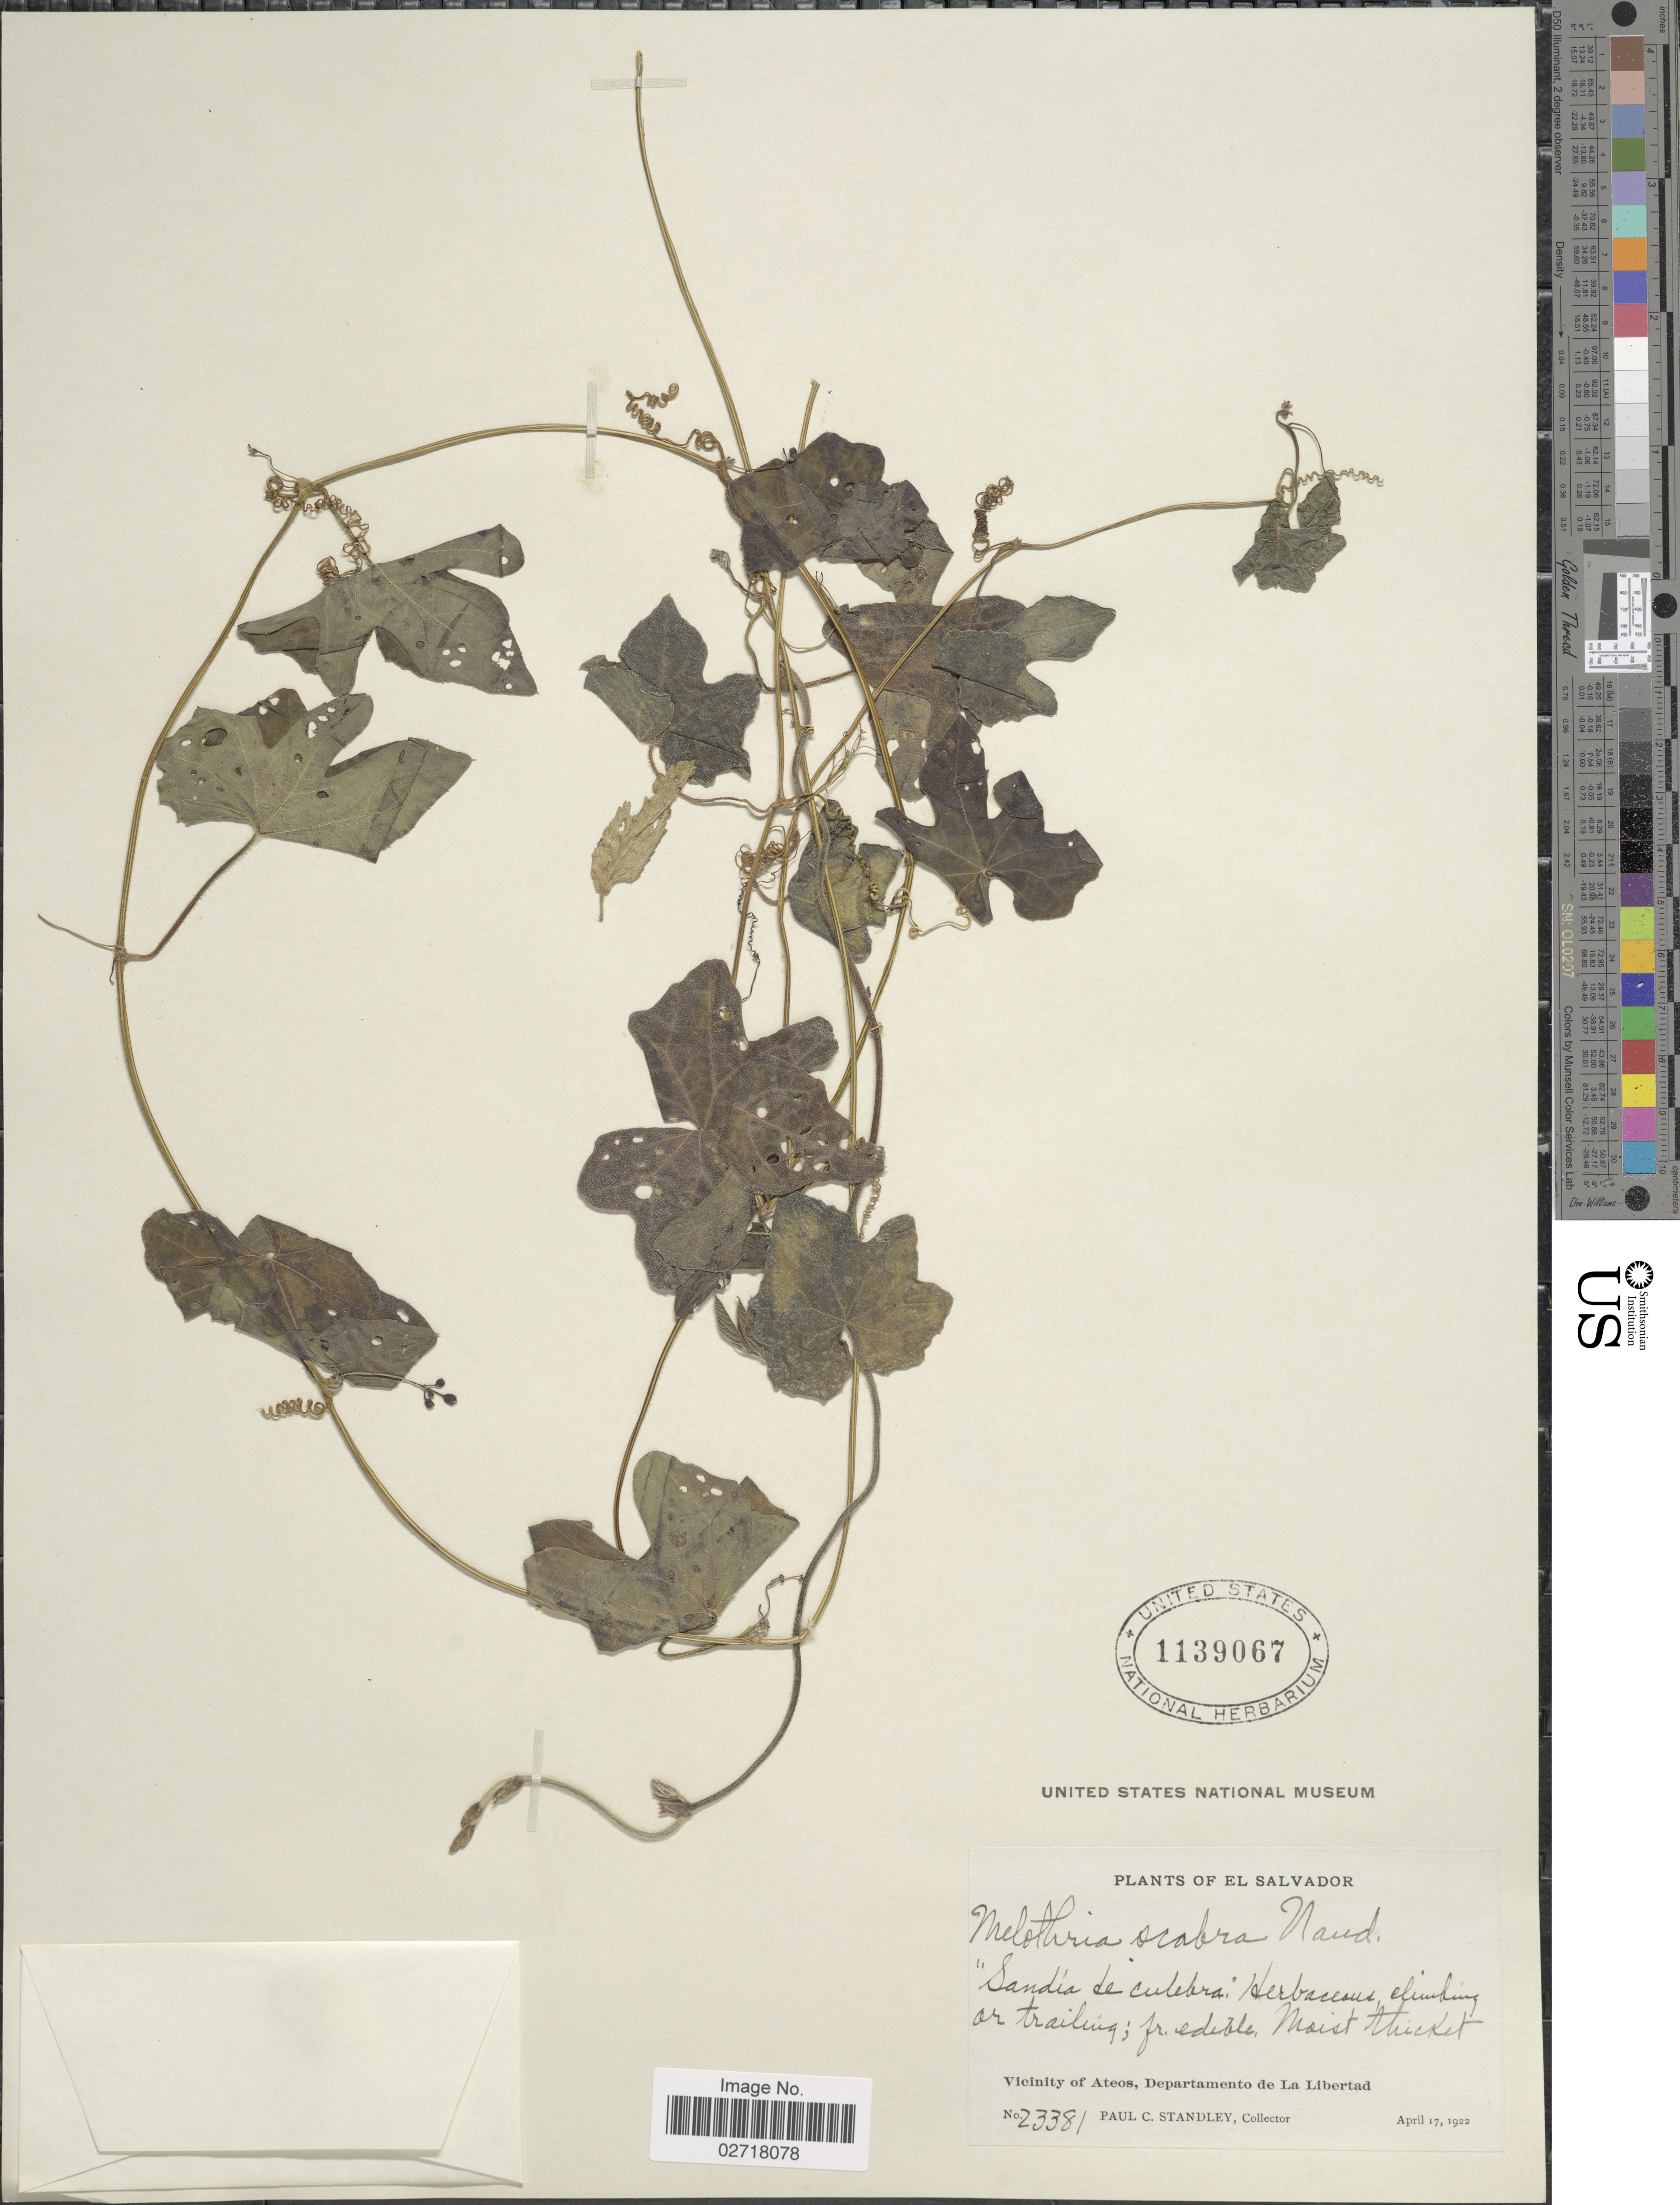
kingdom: Plantae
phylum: Tracheophyta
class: Magnoliopsida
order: Cucurbitales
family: Cucurbitaceae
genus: Melothria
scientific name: Melothria scabra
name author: Naudin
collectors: P. C. Standley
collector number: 23381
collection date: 1922-04-17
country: El Salvador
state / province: La Libertad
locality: Vicinity of Ateos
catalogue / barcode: US 1139067